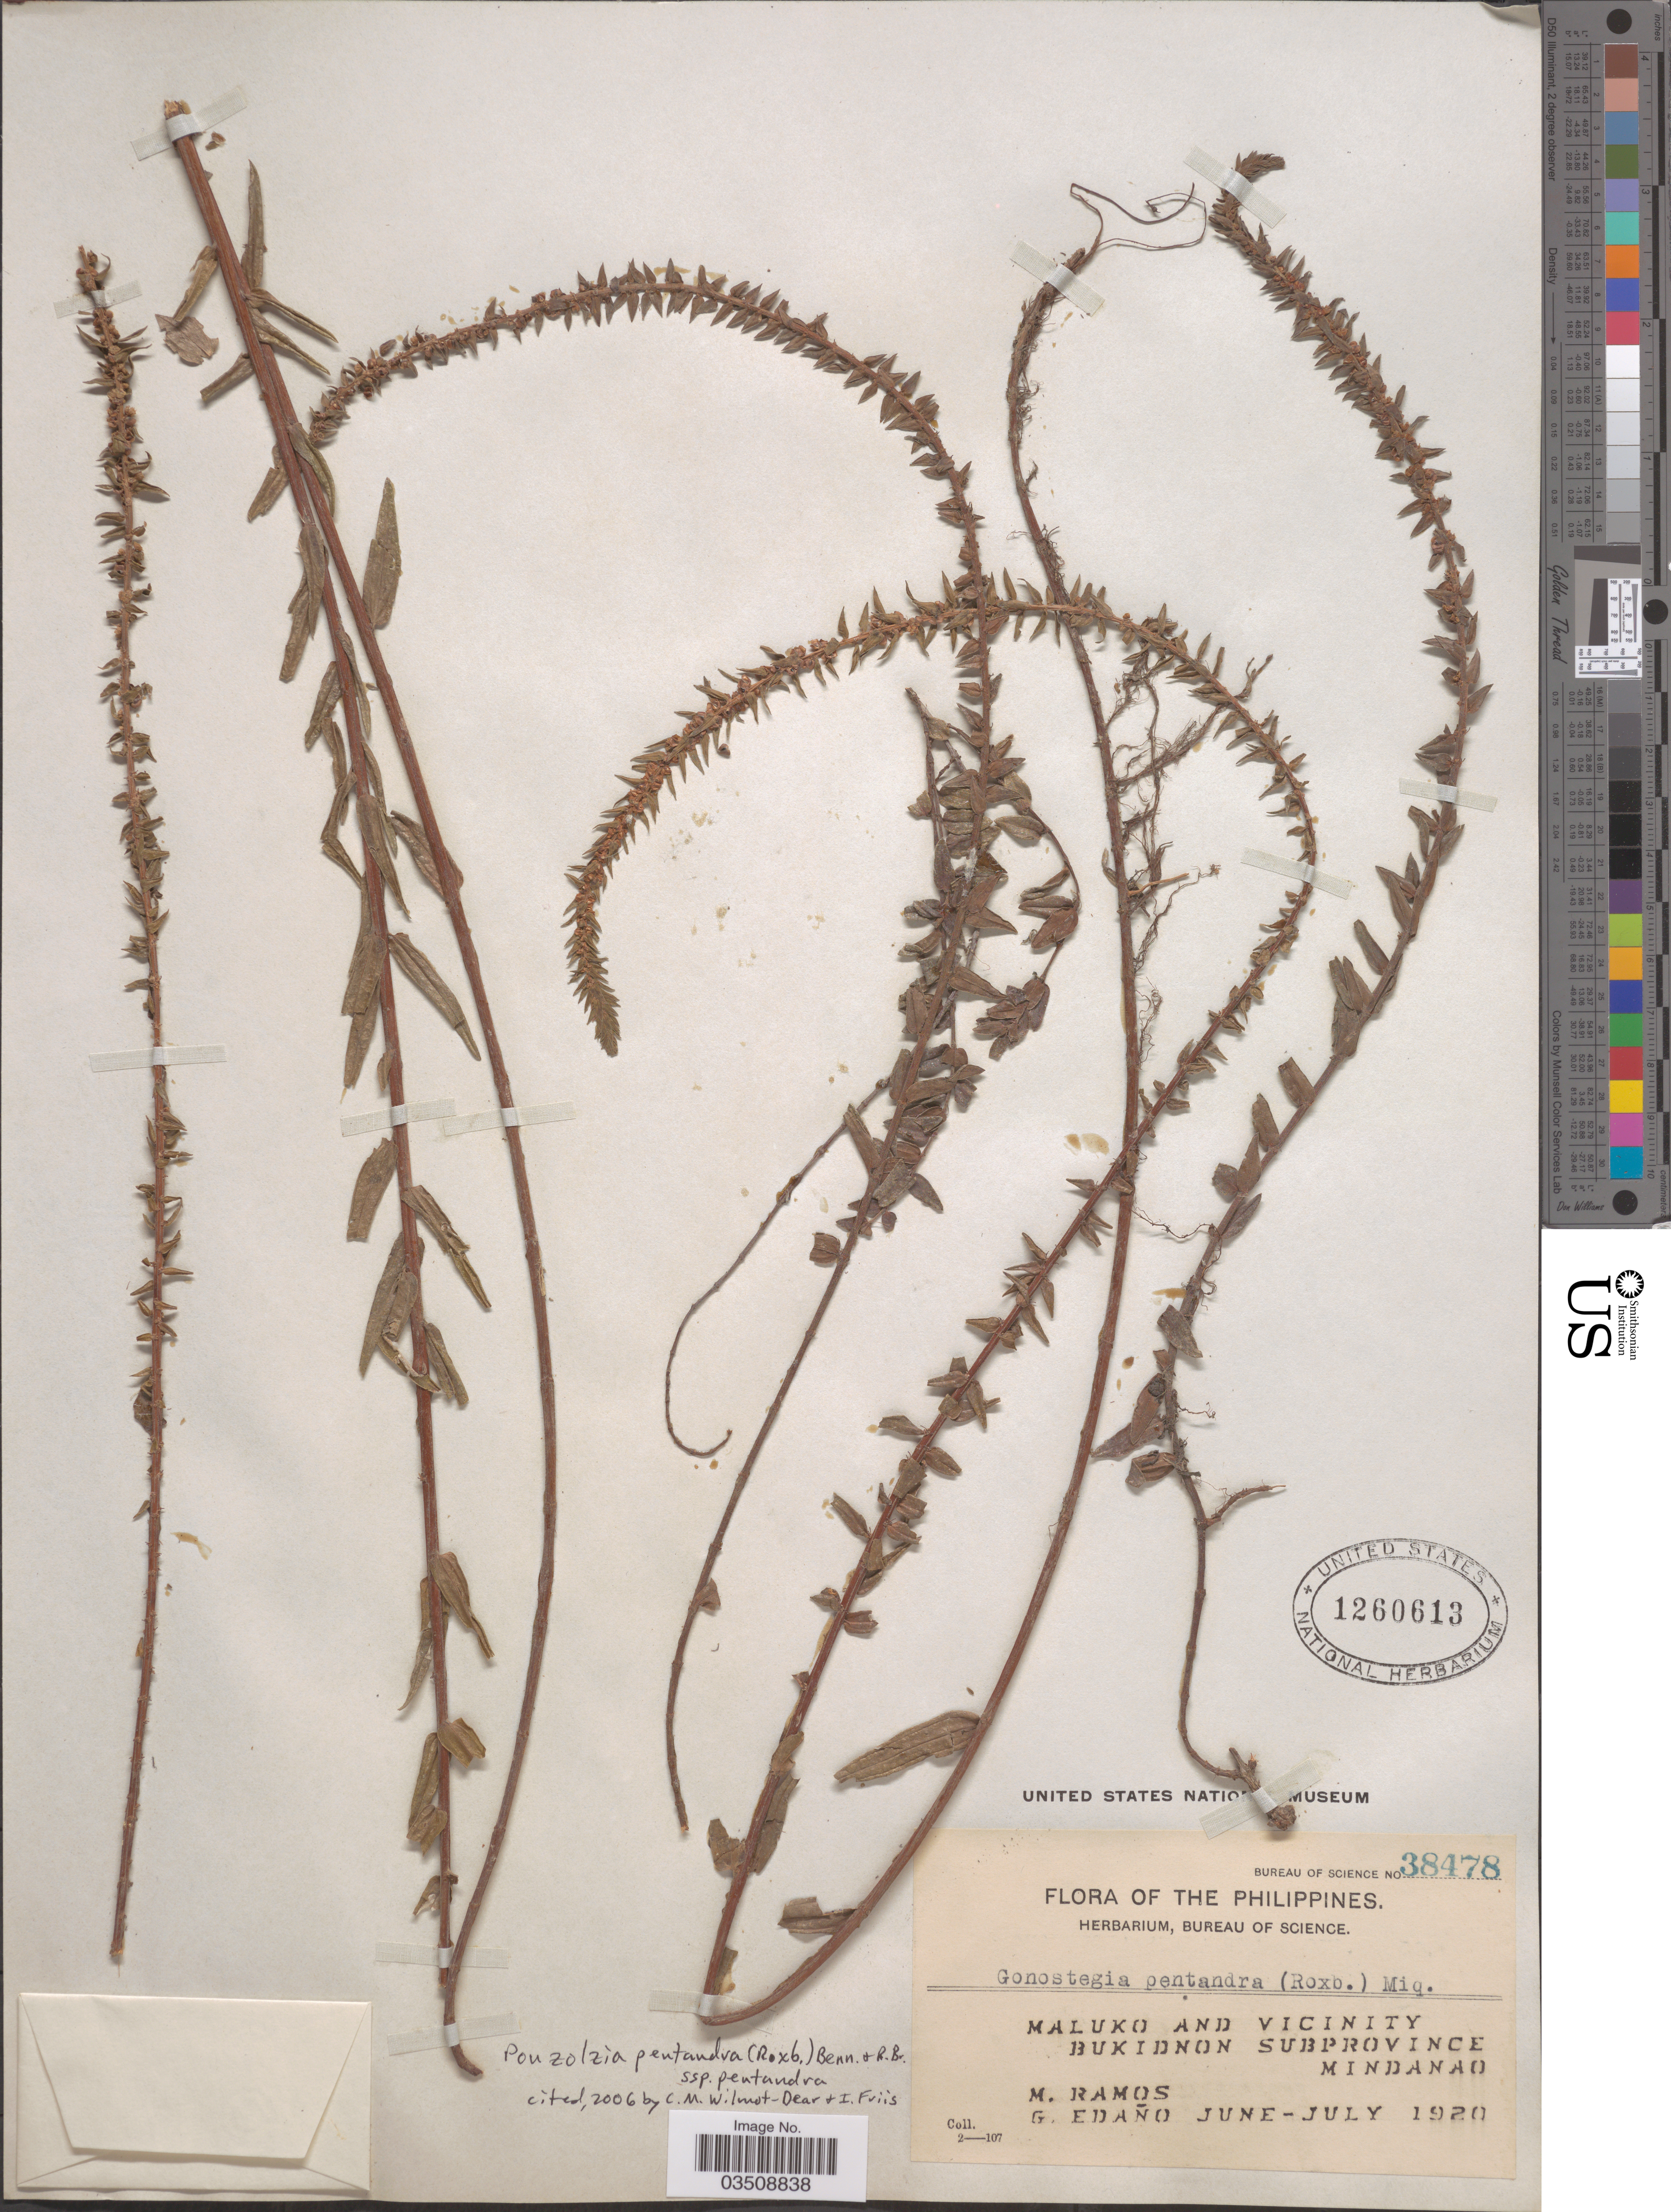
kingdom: Plantae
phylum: Tracheophyta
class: Magnoliopsida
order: Rosales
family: Urticaceae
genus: Gonostegia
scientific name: Gonostegia pentandra var. pentandra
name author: (Roxb.) Miq.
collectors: M. Ramos & G. Edaño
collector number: Bureau of Science 38478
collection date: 1920-06/1920-07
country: Philippines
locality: Maluko and Vicinity. Bukidnon Subprovince. Mindanao.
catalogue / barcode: US 1260613